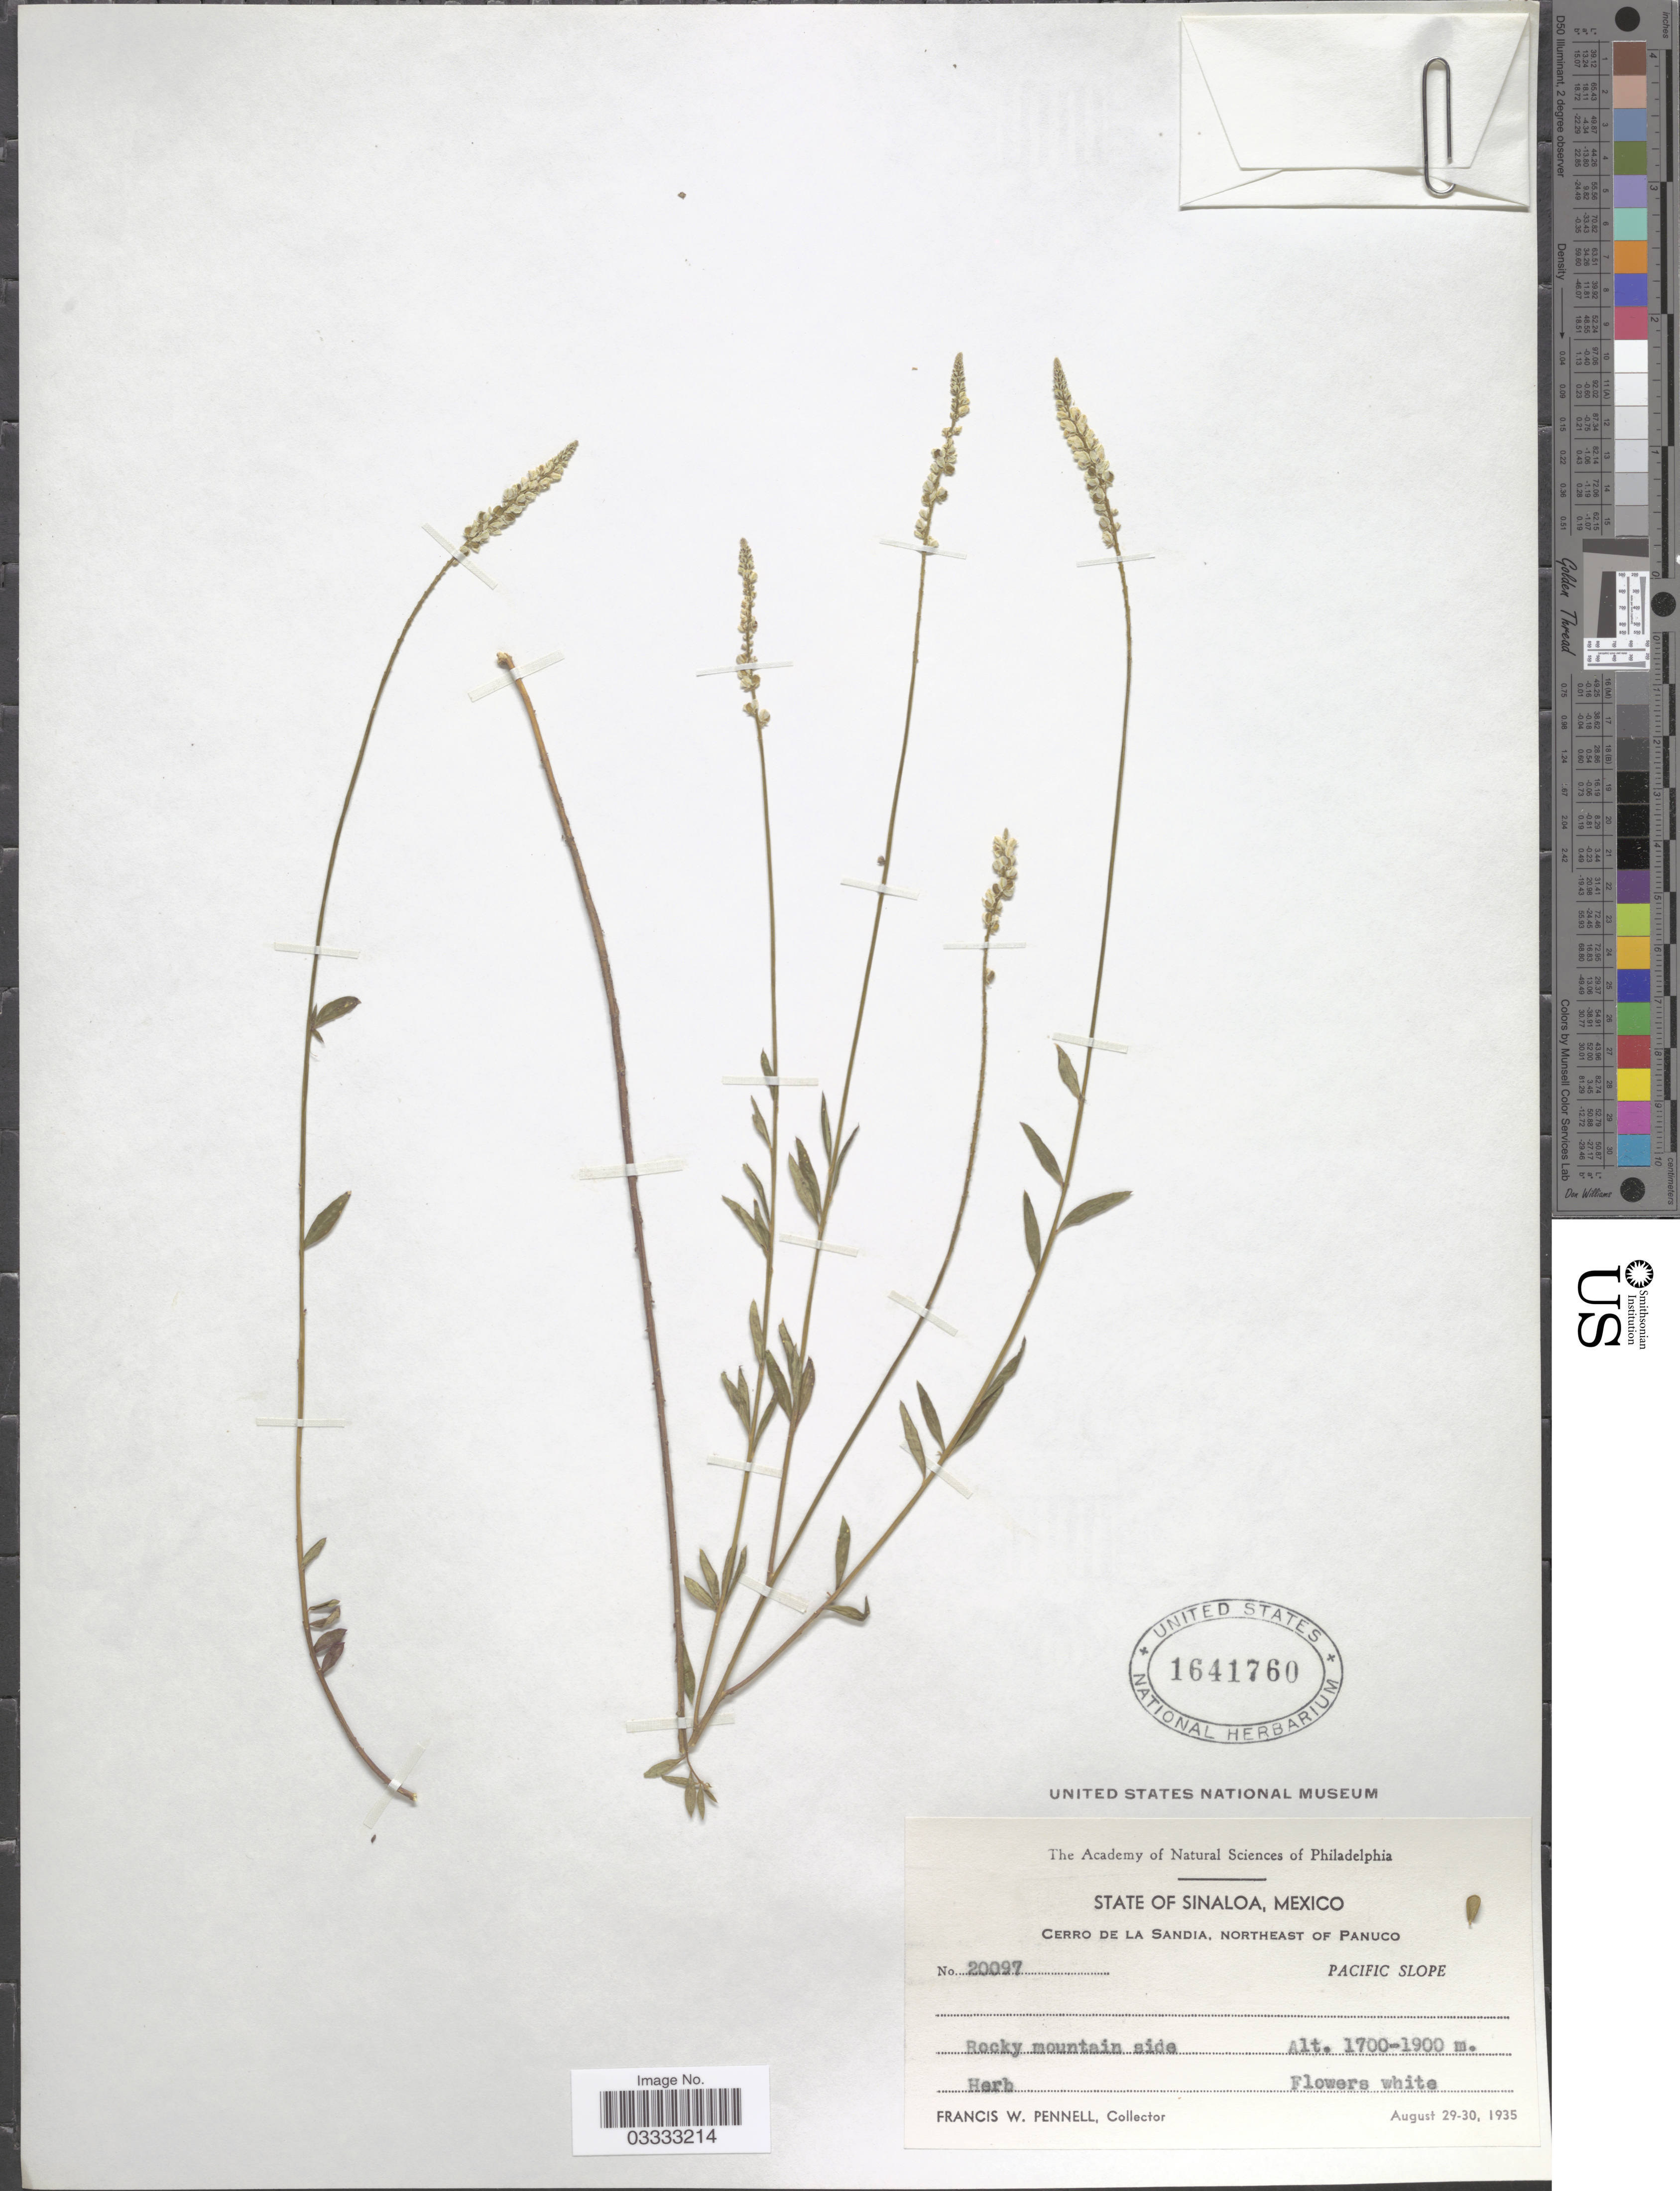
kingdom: Plantae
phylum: Tracheophyta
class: Magnoliopsida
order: Fabales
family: Polygalaceae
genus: Polygala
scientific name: Polygala sp.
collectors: F. W. Pennell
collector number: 20097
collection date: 1935-08-29/1935-08-30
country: Mexico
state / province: Sinaloa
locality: Cerro de La Sandia, Northeast of Panuco. Pacific Slope. Rocky mountain side.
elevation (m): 1700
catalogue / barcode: US 1641760